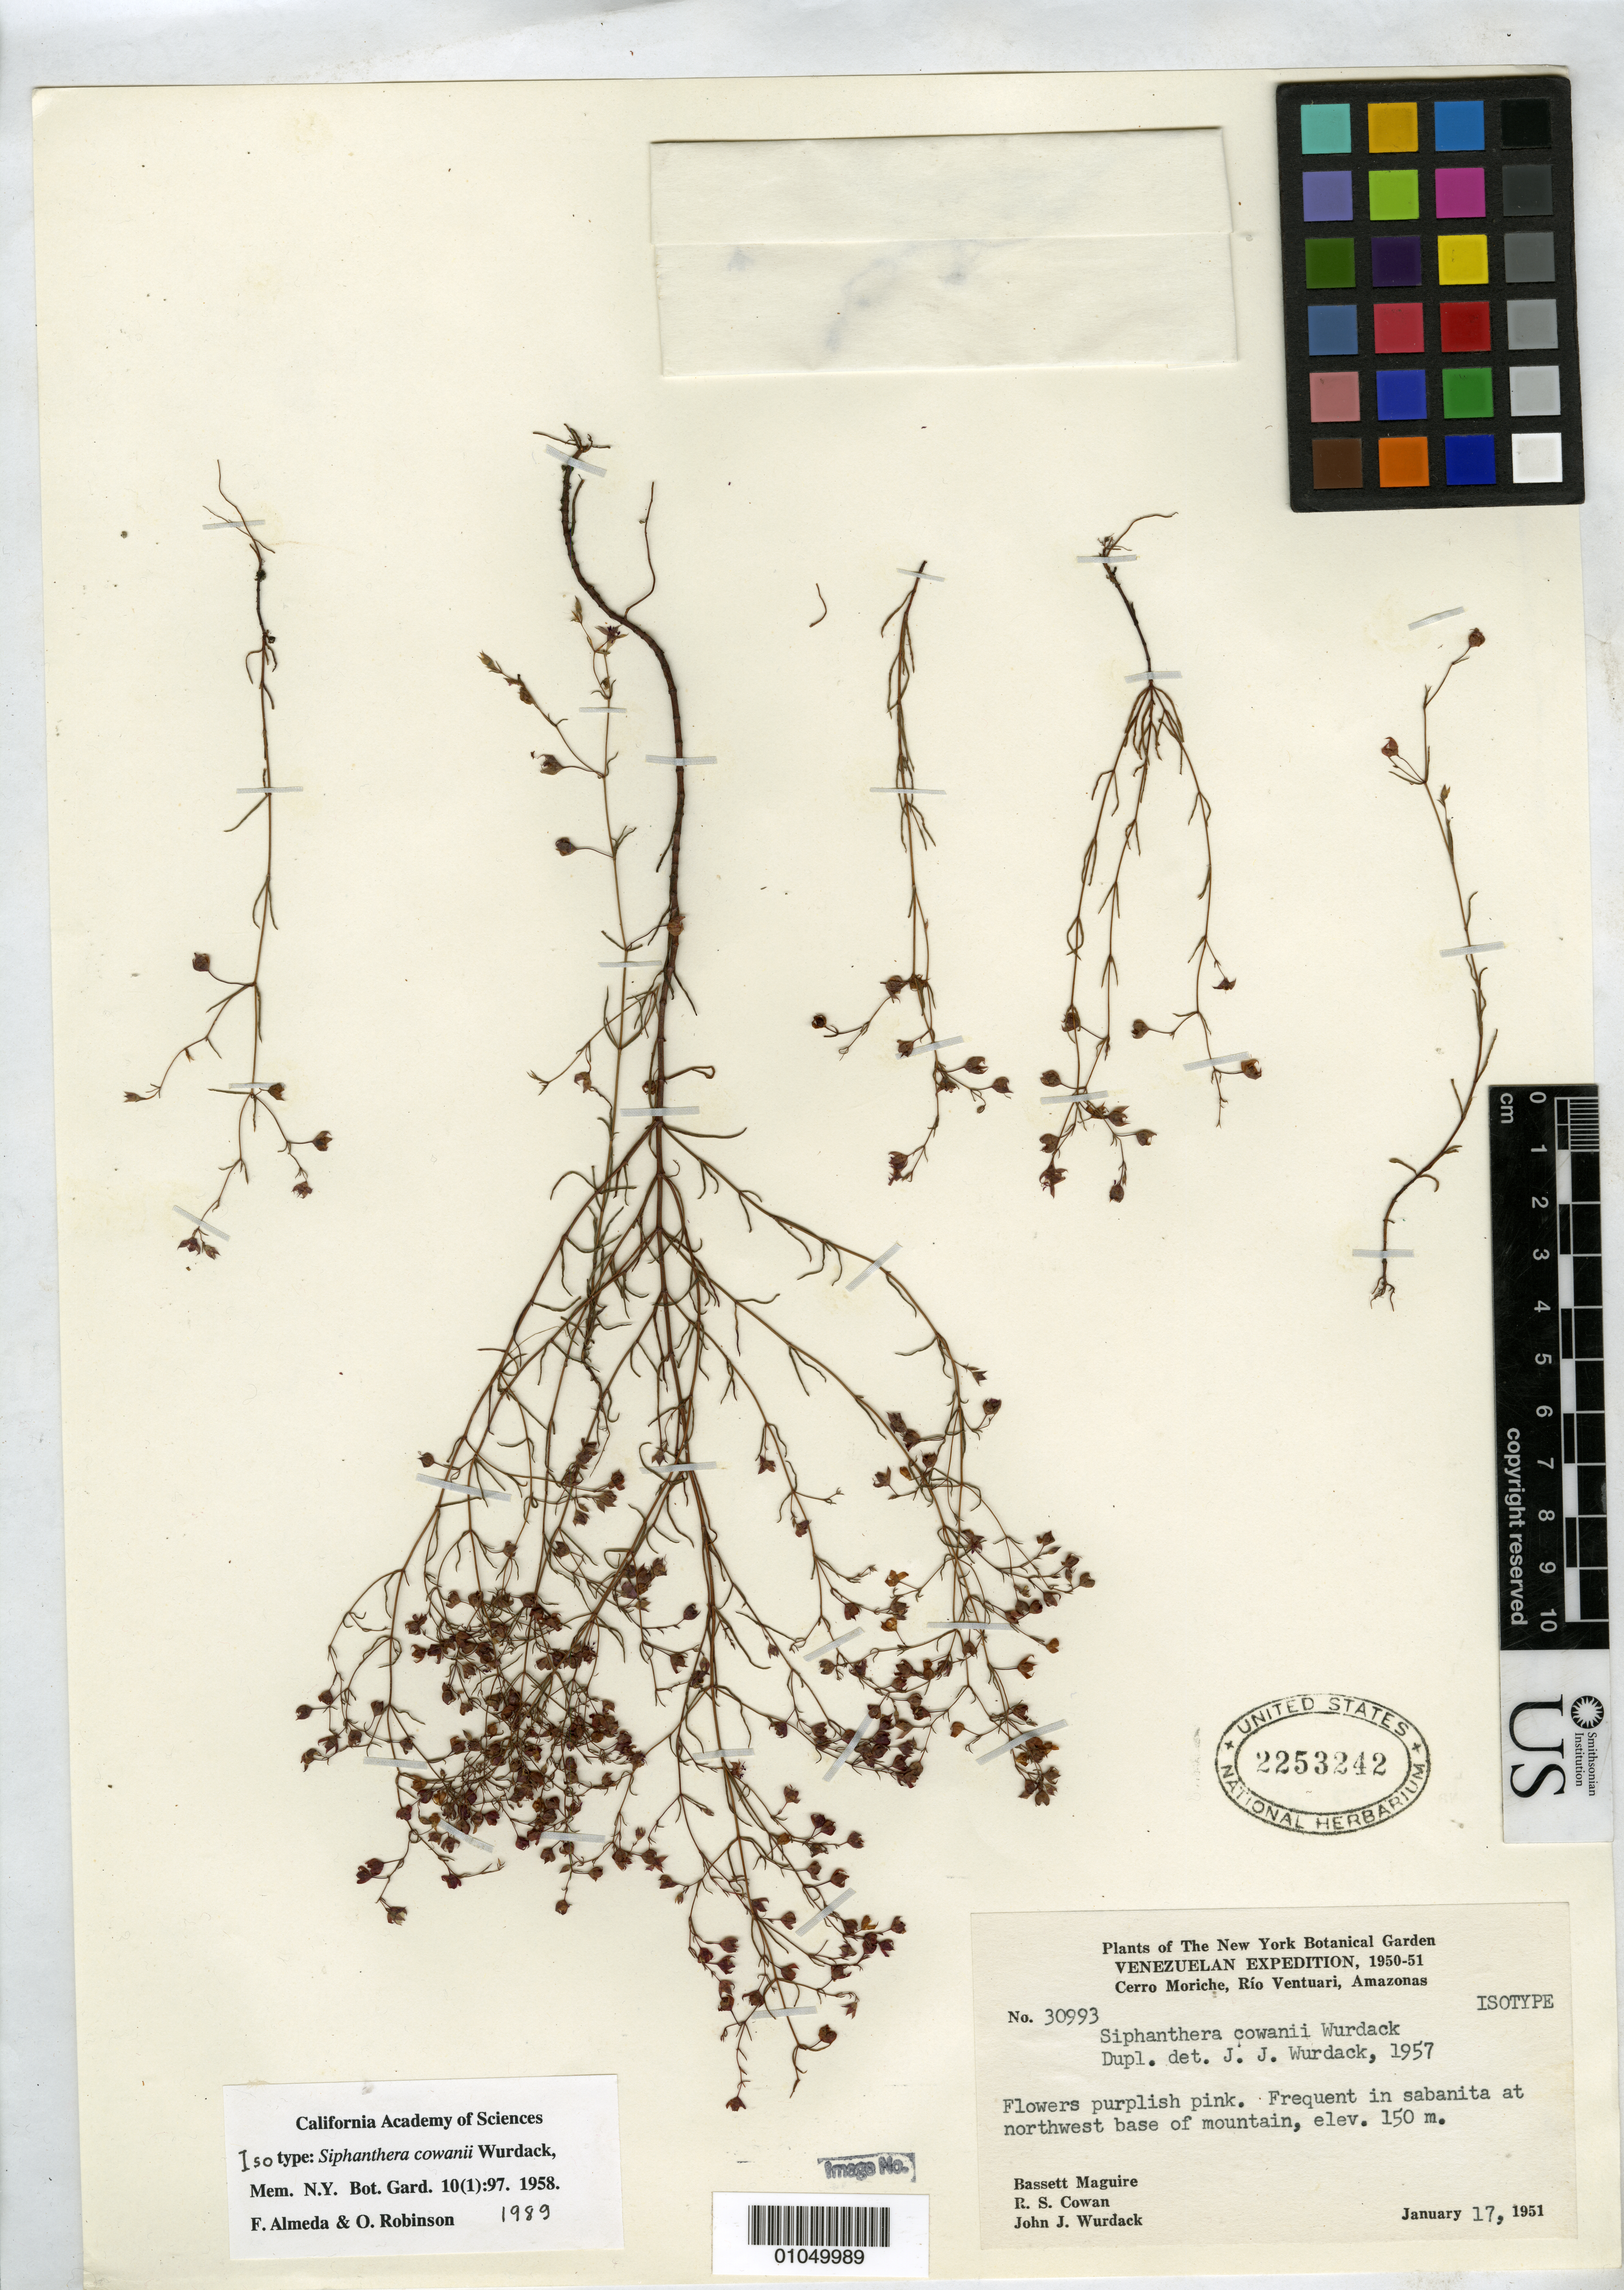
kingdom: Plantae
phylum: Tracheophyta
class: Magnoliopsida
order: Myrtales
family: Melastomataceae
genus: Siphanthera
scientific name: Siphanthera cowanii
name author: Wurdack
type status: Isotype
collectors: B. Maguire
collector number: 30993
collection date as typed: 17 Jan 1951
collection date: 1951-01-17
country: Venezuela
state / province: Amazonas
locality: Cerro Moriche, Rio Ventuari.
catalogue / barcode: US 2253242